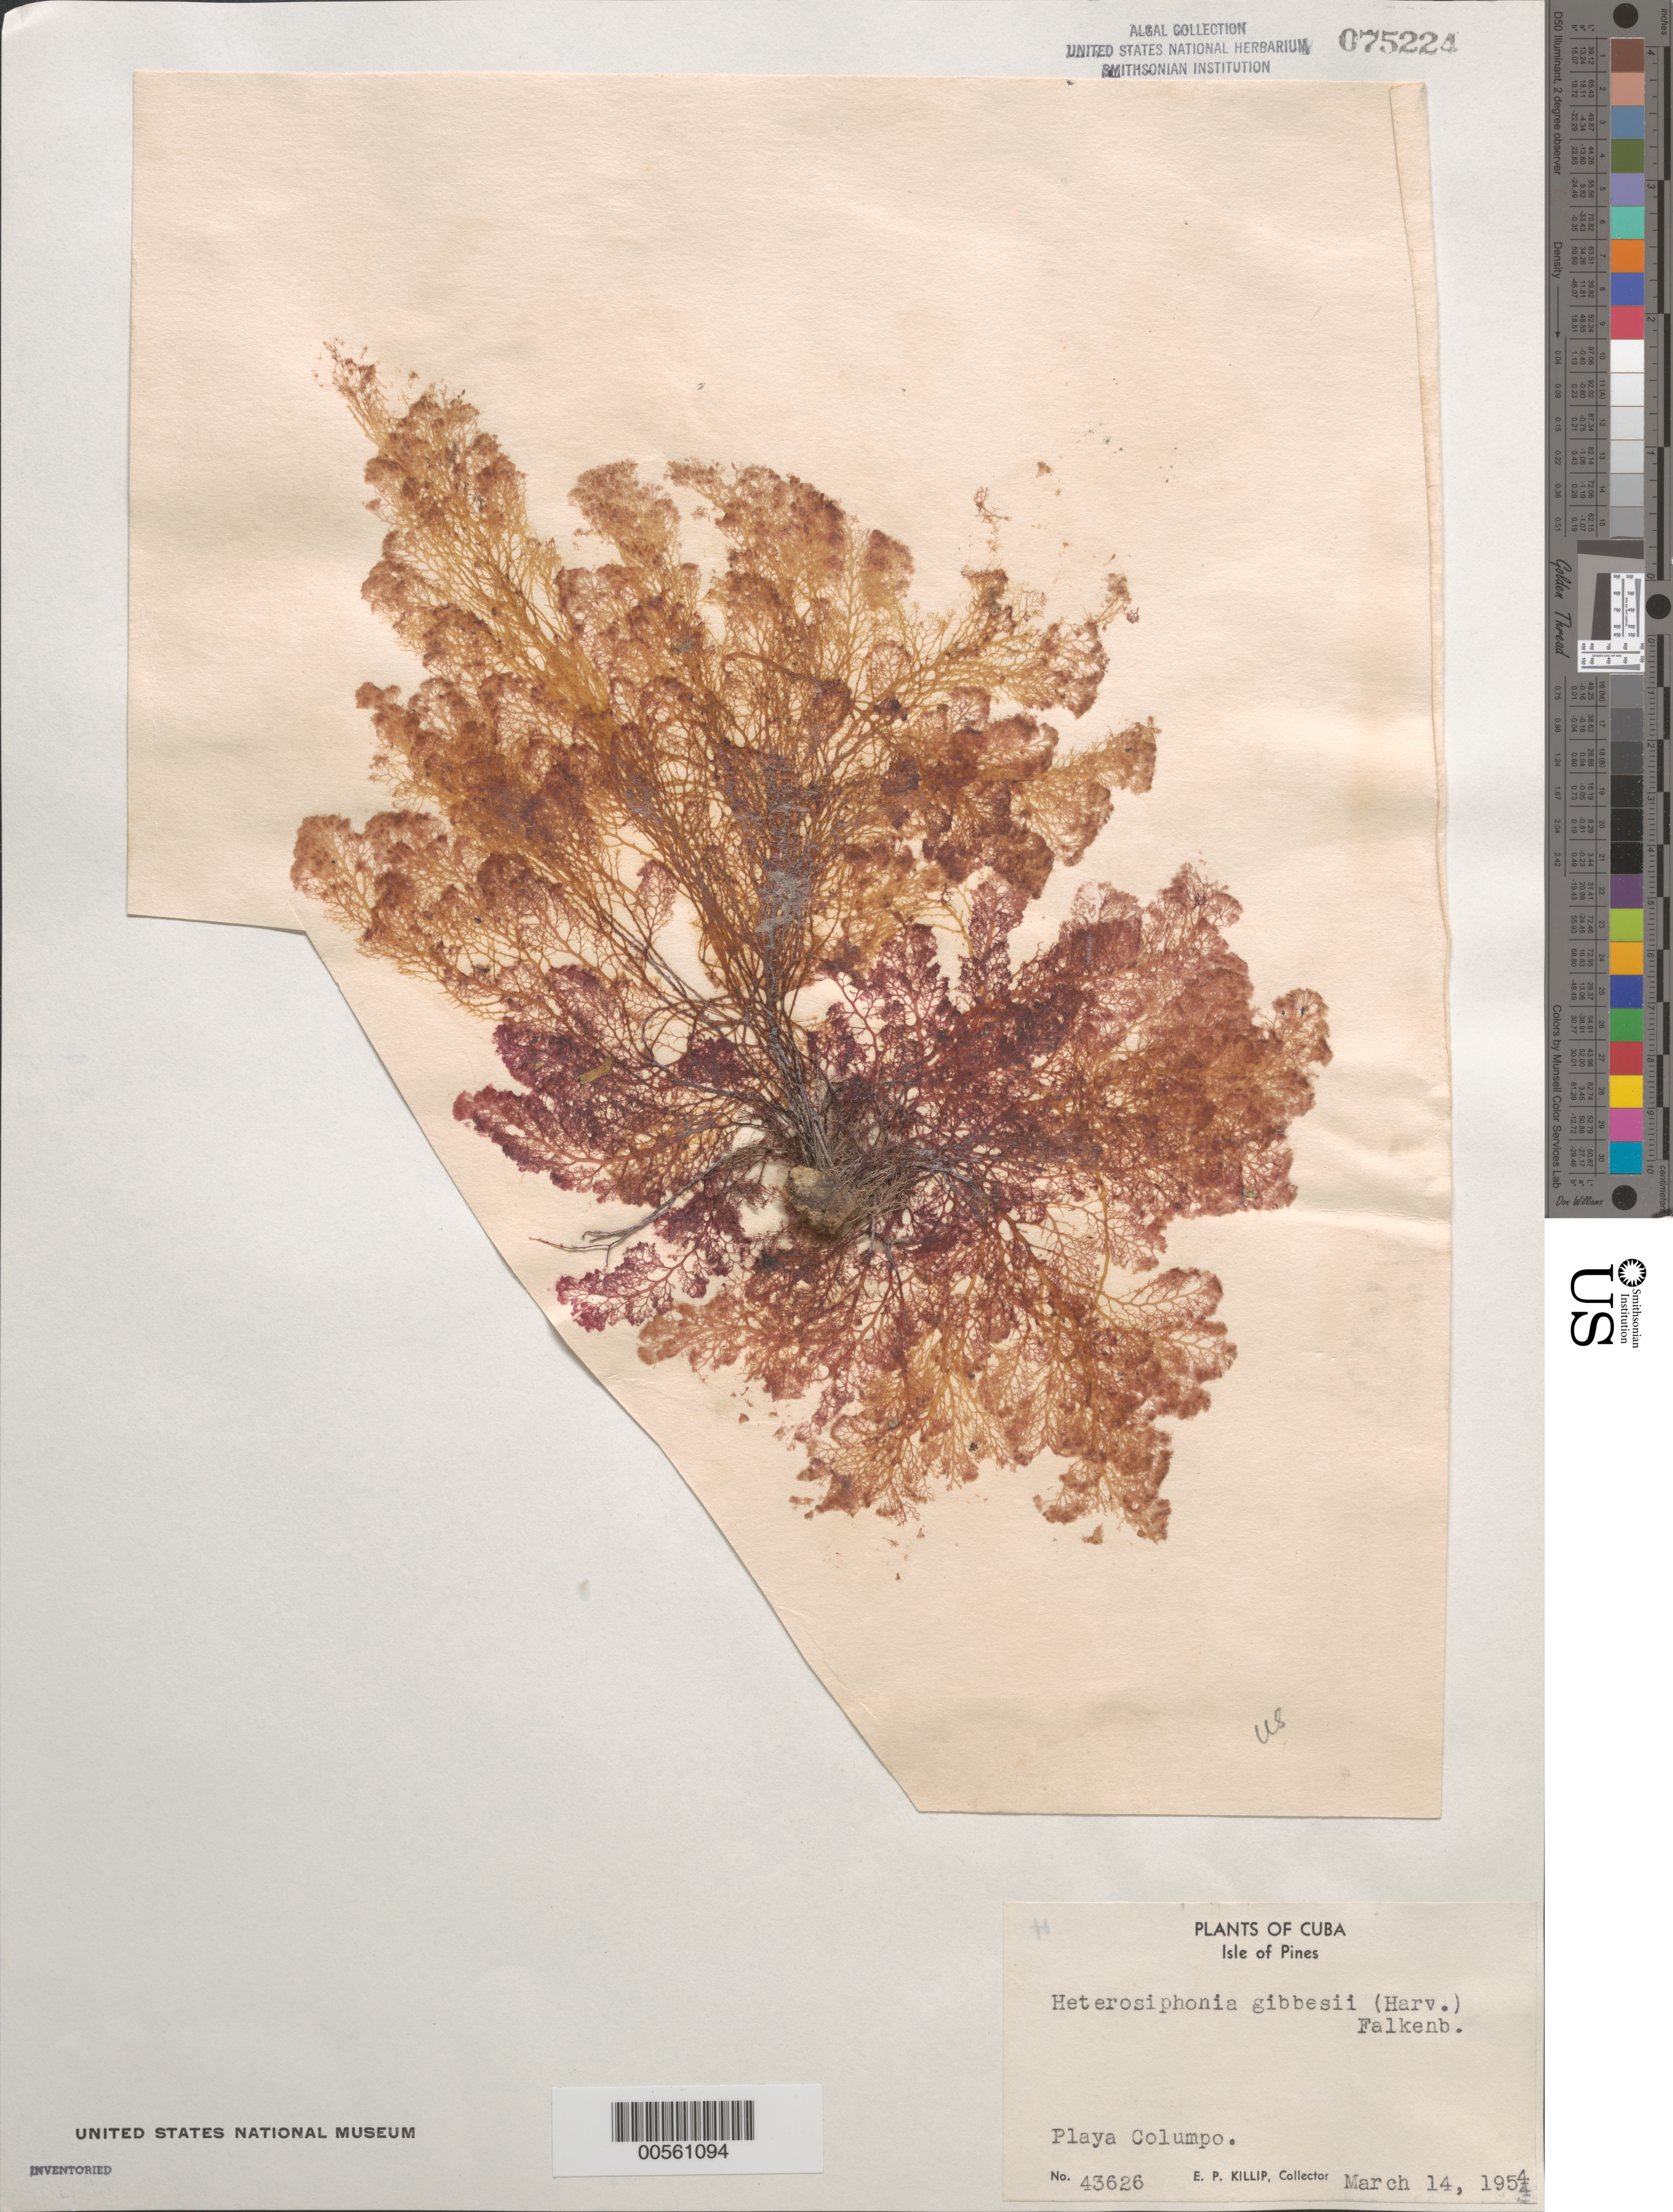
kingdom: Plantae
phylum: Rhodophyta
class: Florideophyceae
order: Ceramiales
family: Dasyaceae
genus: Heterosiphonia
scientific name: Heterosiphonia gibbesii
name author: (Harv.)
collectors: E. P. Killip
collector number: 43626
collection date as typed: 14 Mar 1954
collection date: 1954-03-14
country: Cuba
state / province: Isla de La Juventud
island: Isle of Youth (Isle of Pines)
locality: Playa Columpo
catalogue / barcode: US 75224